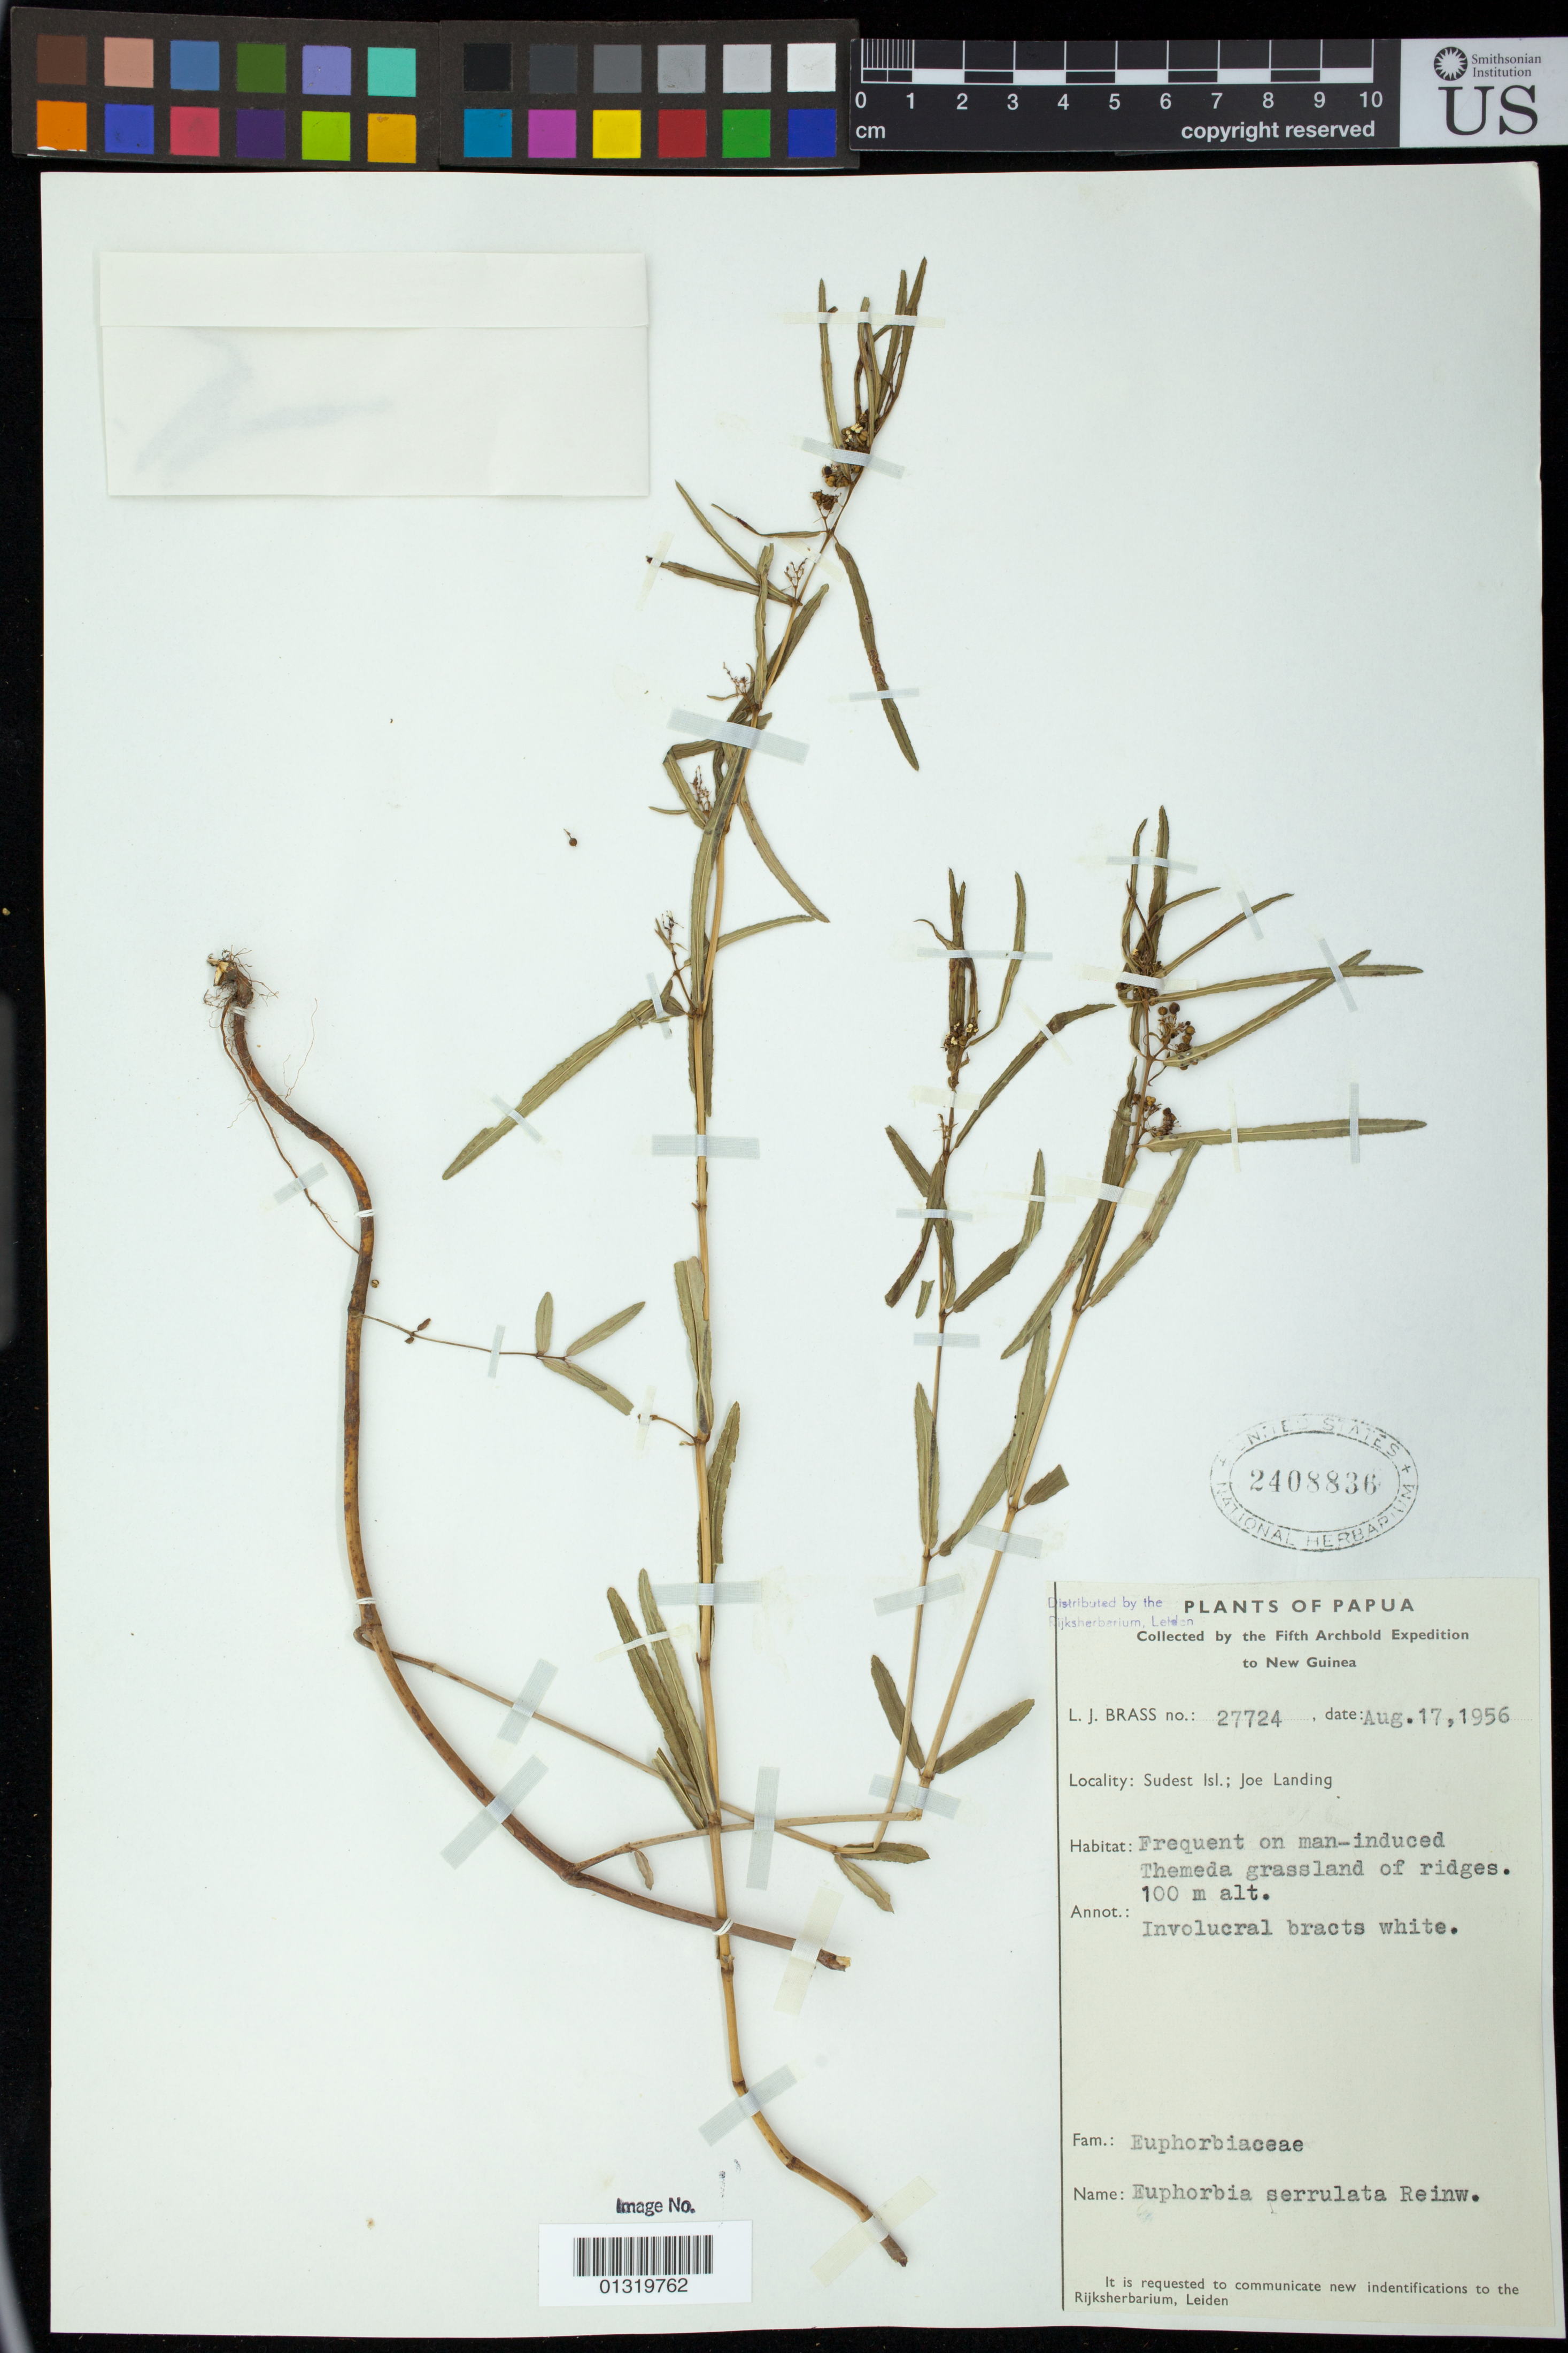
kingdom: Plantae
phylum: Tracheophyta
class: Magnoliopsida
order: Malpighiales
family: Euphorbiaceae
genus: Euphorbia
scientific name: Euphorbia bifida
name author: Hook. & Arn.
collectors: L. J. Brass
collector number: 27724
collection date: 1956-08-17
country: Papua New Guinea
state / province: Milne Bay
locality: Sudest Isl.: Joe Landing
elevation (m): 100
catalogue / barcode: US 2408836